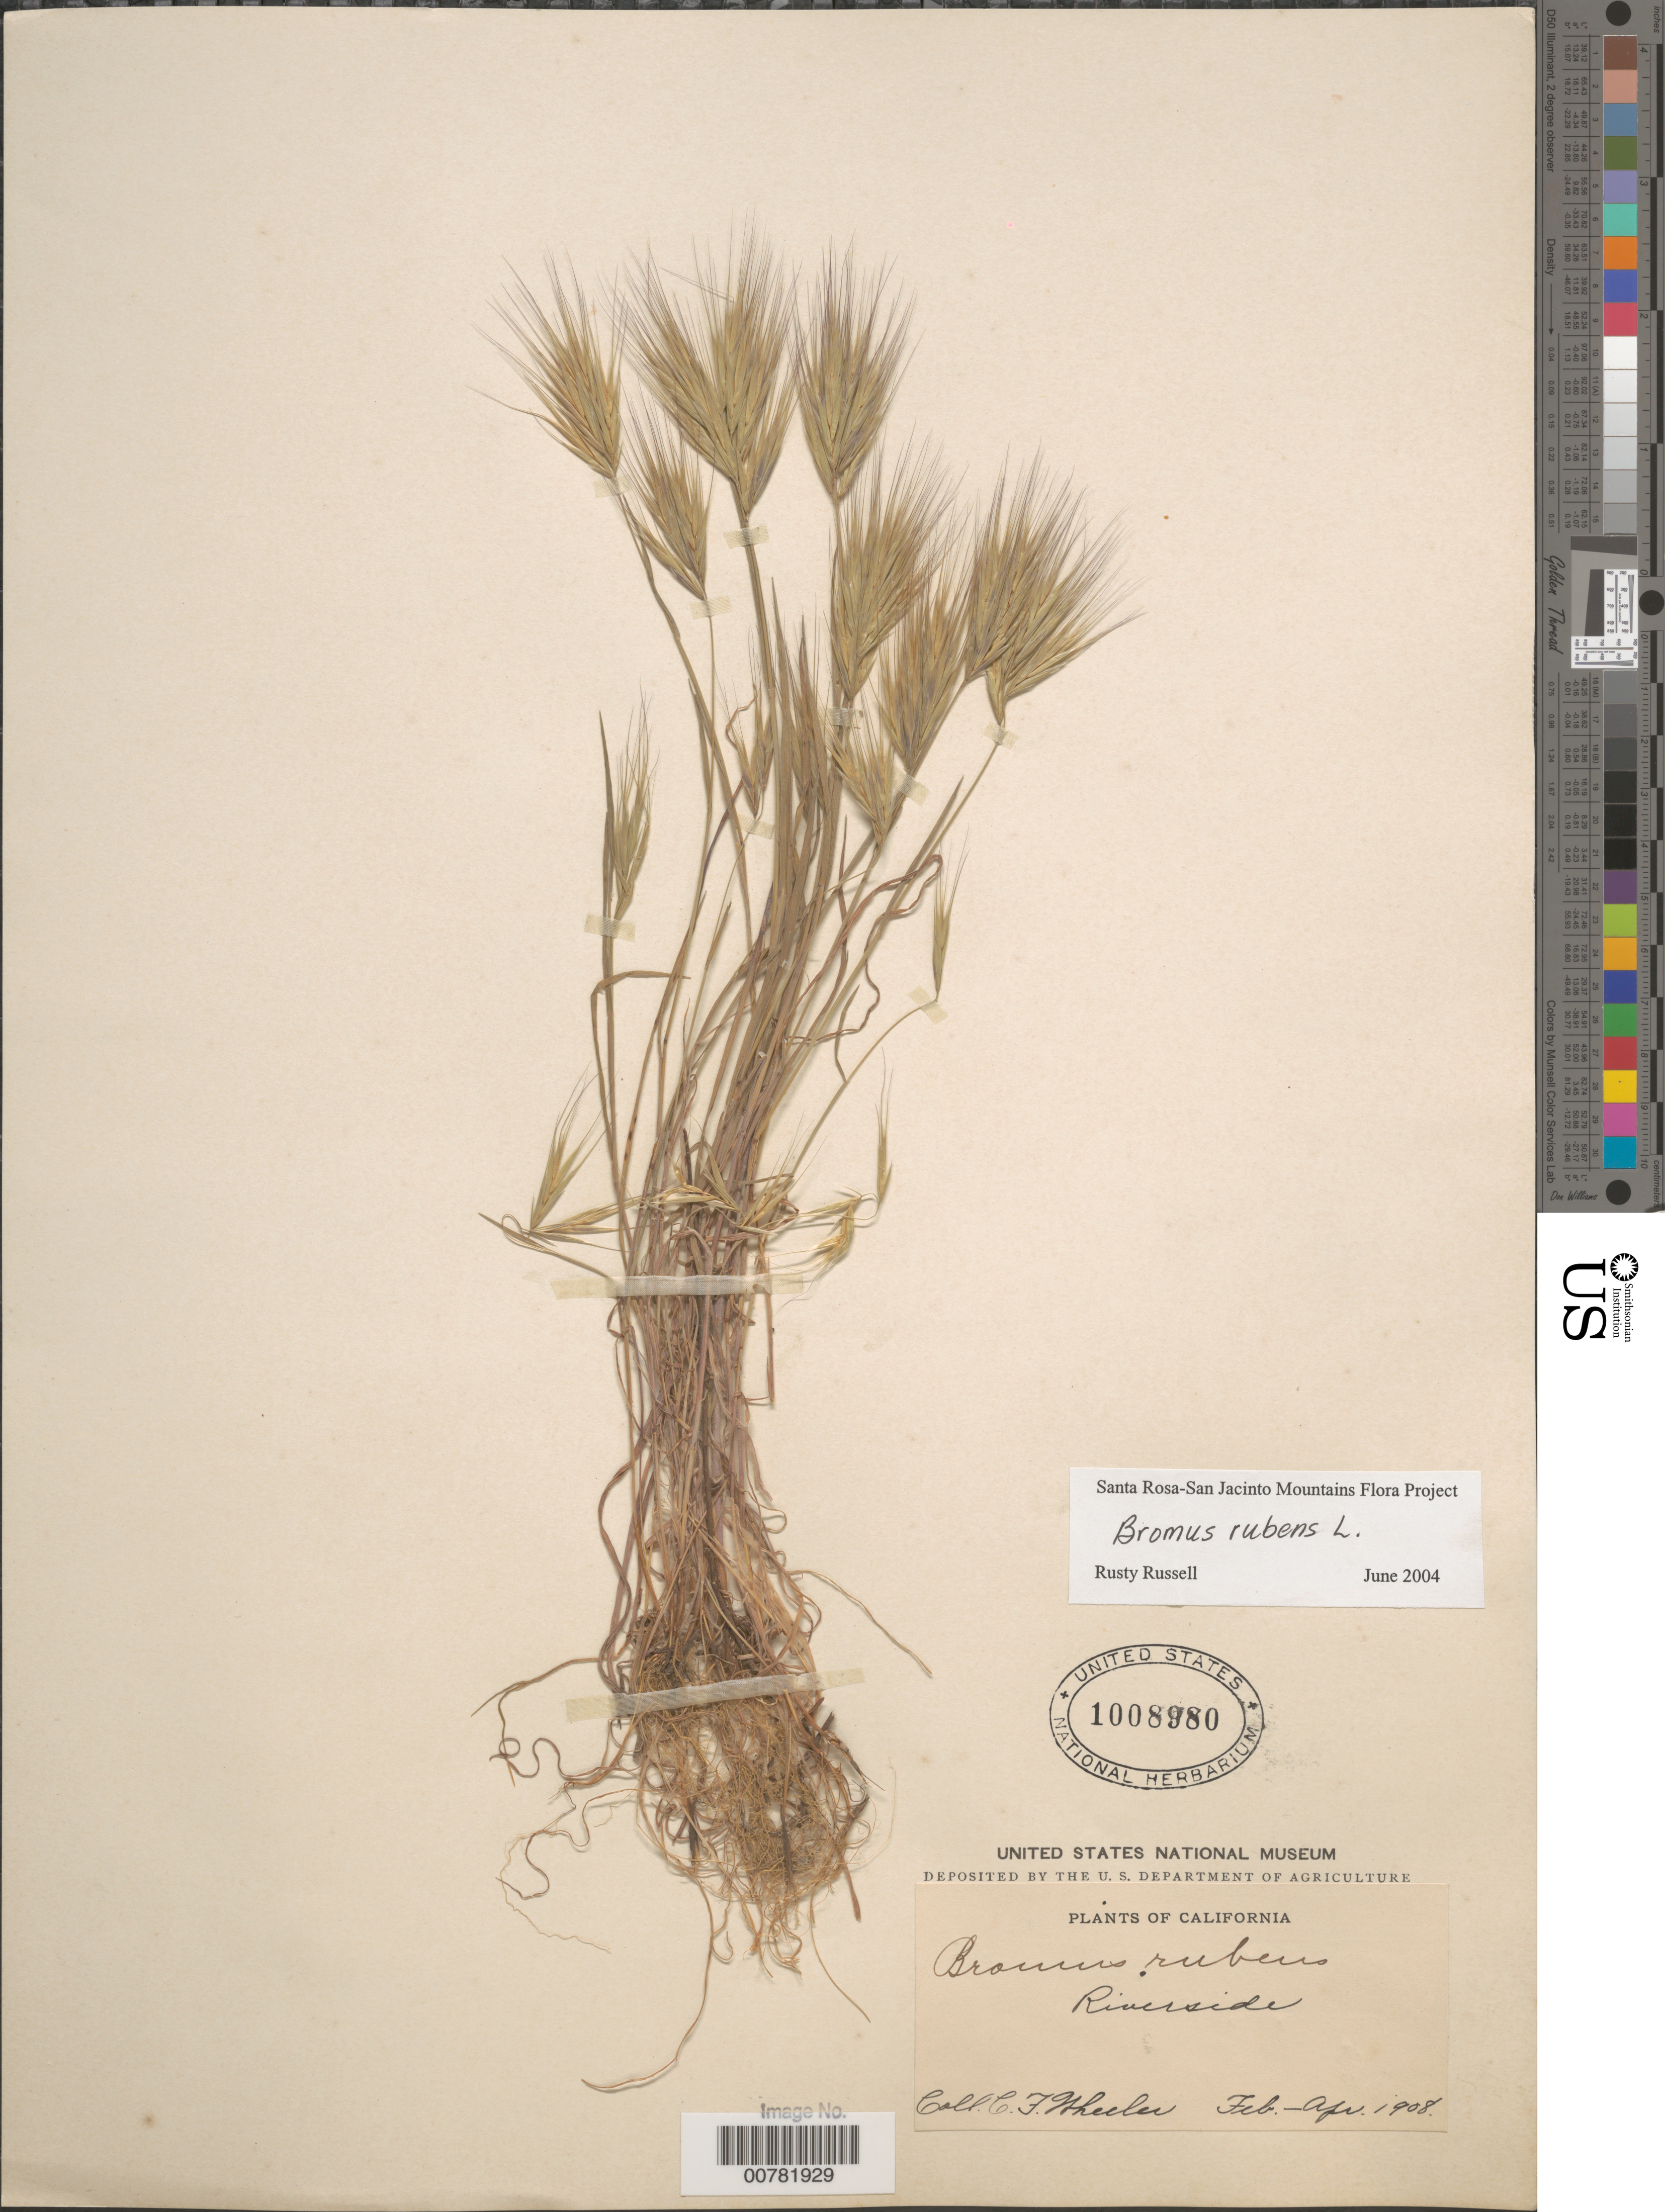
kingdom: Plantae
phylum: Tracheophyta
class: Liliopsida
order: Poales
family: Poaceae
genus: Bromus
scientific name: Bromus rubens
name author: L.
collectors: C. Wheeler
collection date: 1908-02/1908-04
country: United States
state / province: California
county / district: Riverside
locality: Riverside.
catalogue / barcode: US 1008980